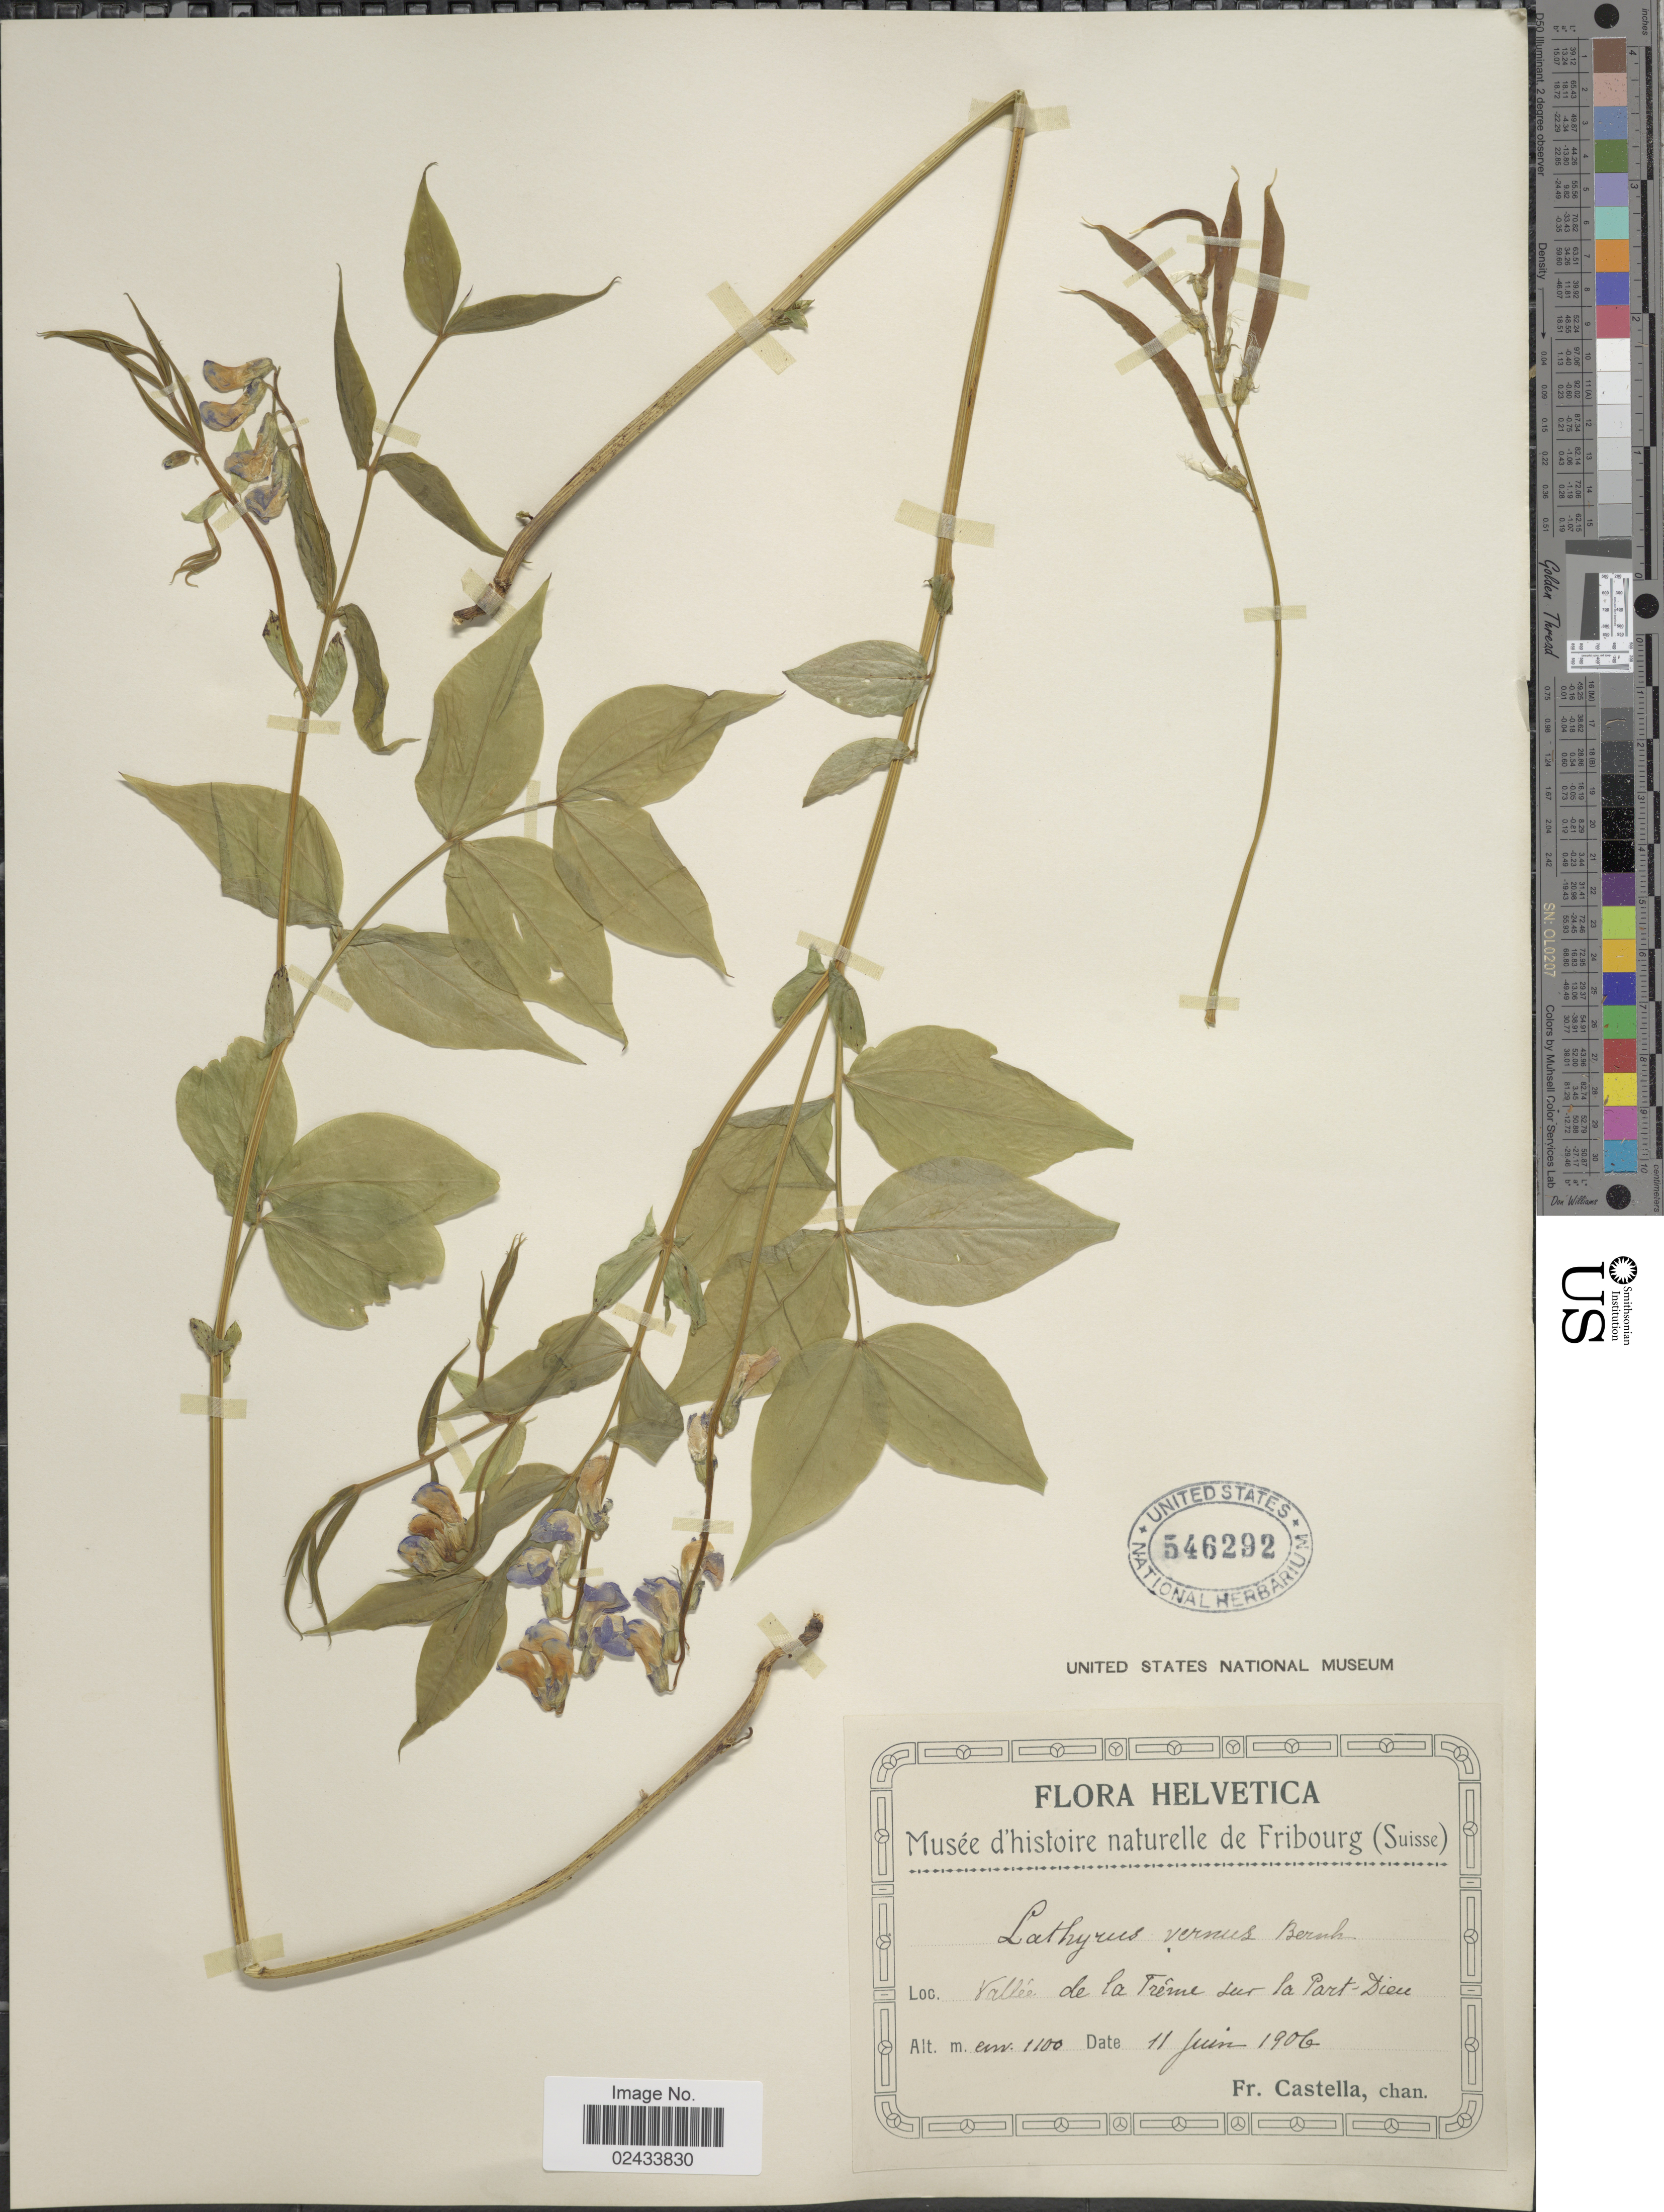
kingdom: Plantae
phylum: Tracheophyta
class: Magnoliopsida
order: Fabales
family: Fabaceae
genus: Lathyrus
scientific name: Lathyrus vernus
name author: (L.) Bernh.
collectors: Fr. Castella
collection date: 1906-06-11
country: Switzerland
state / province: Fribourg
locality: Helvetica, Vallee de la Trême sur la Part-Dieu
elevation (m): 1100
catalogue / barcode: US 546292